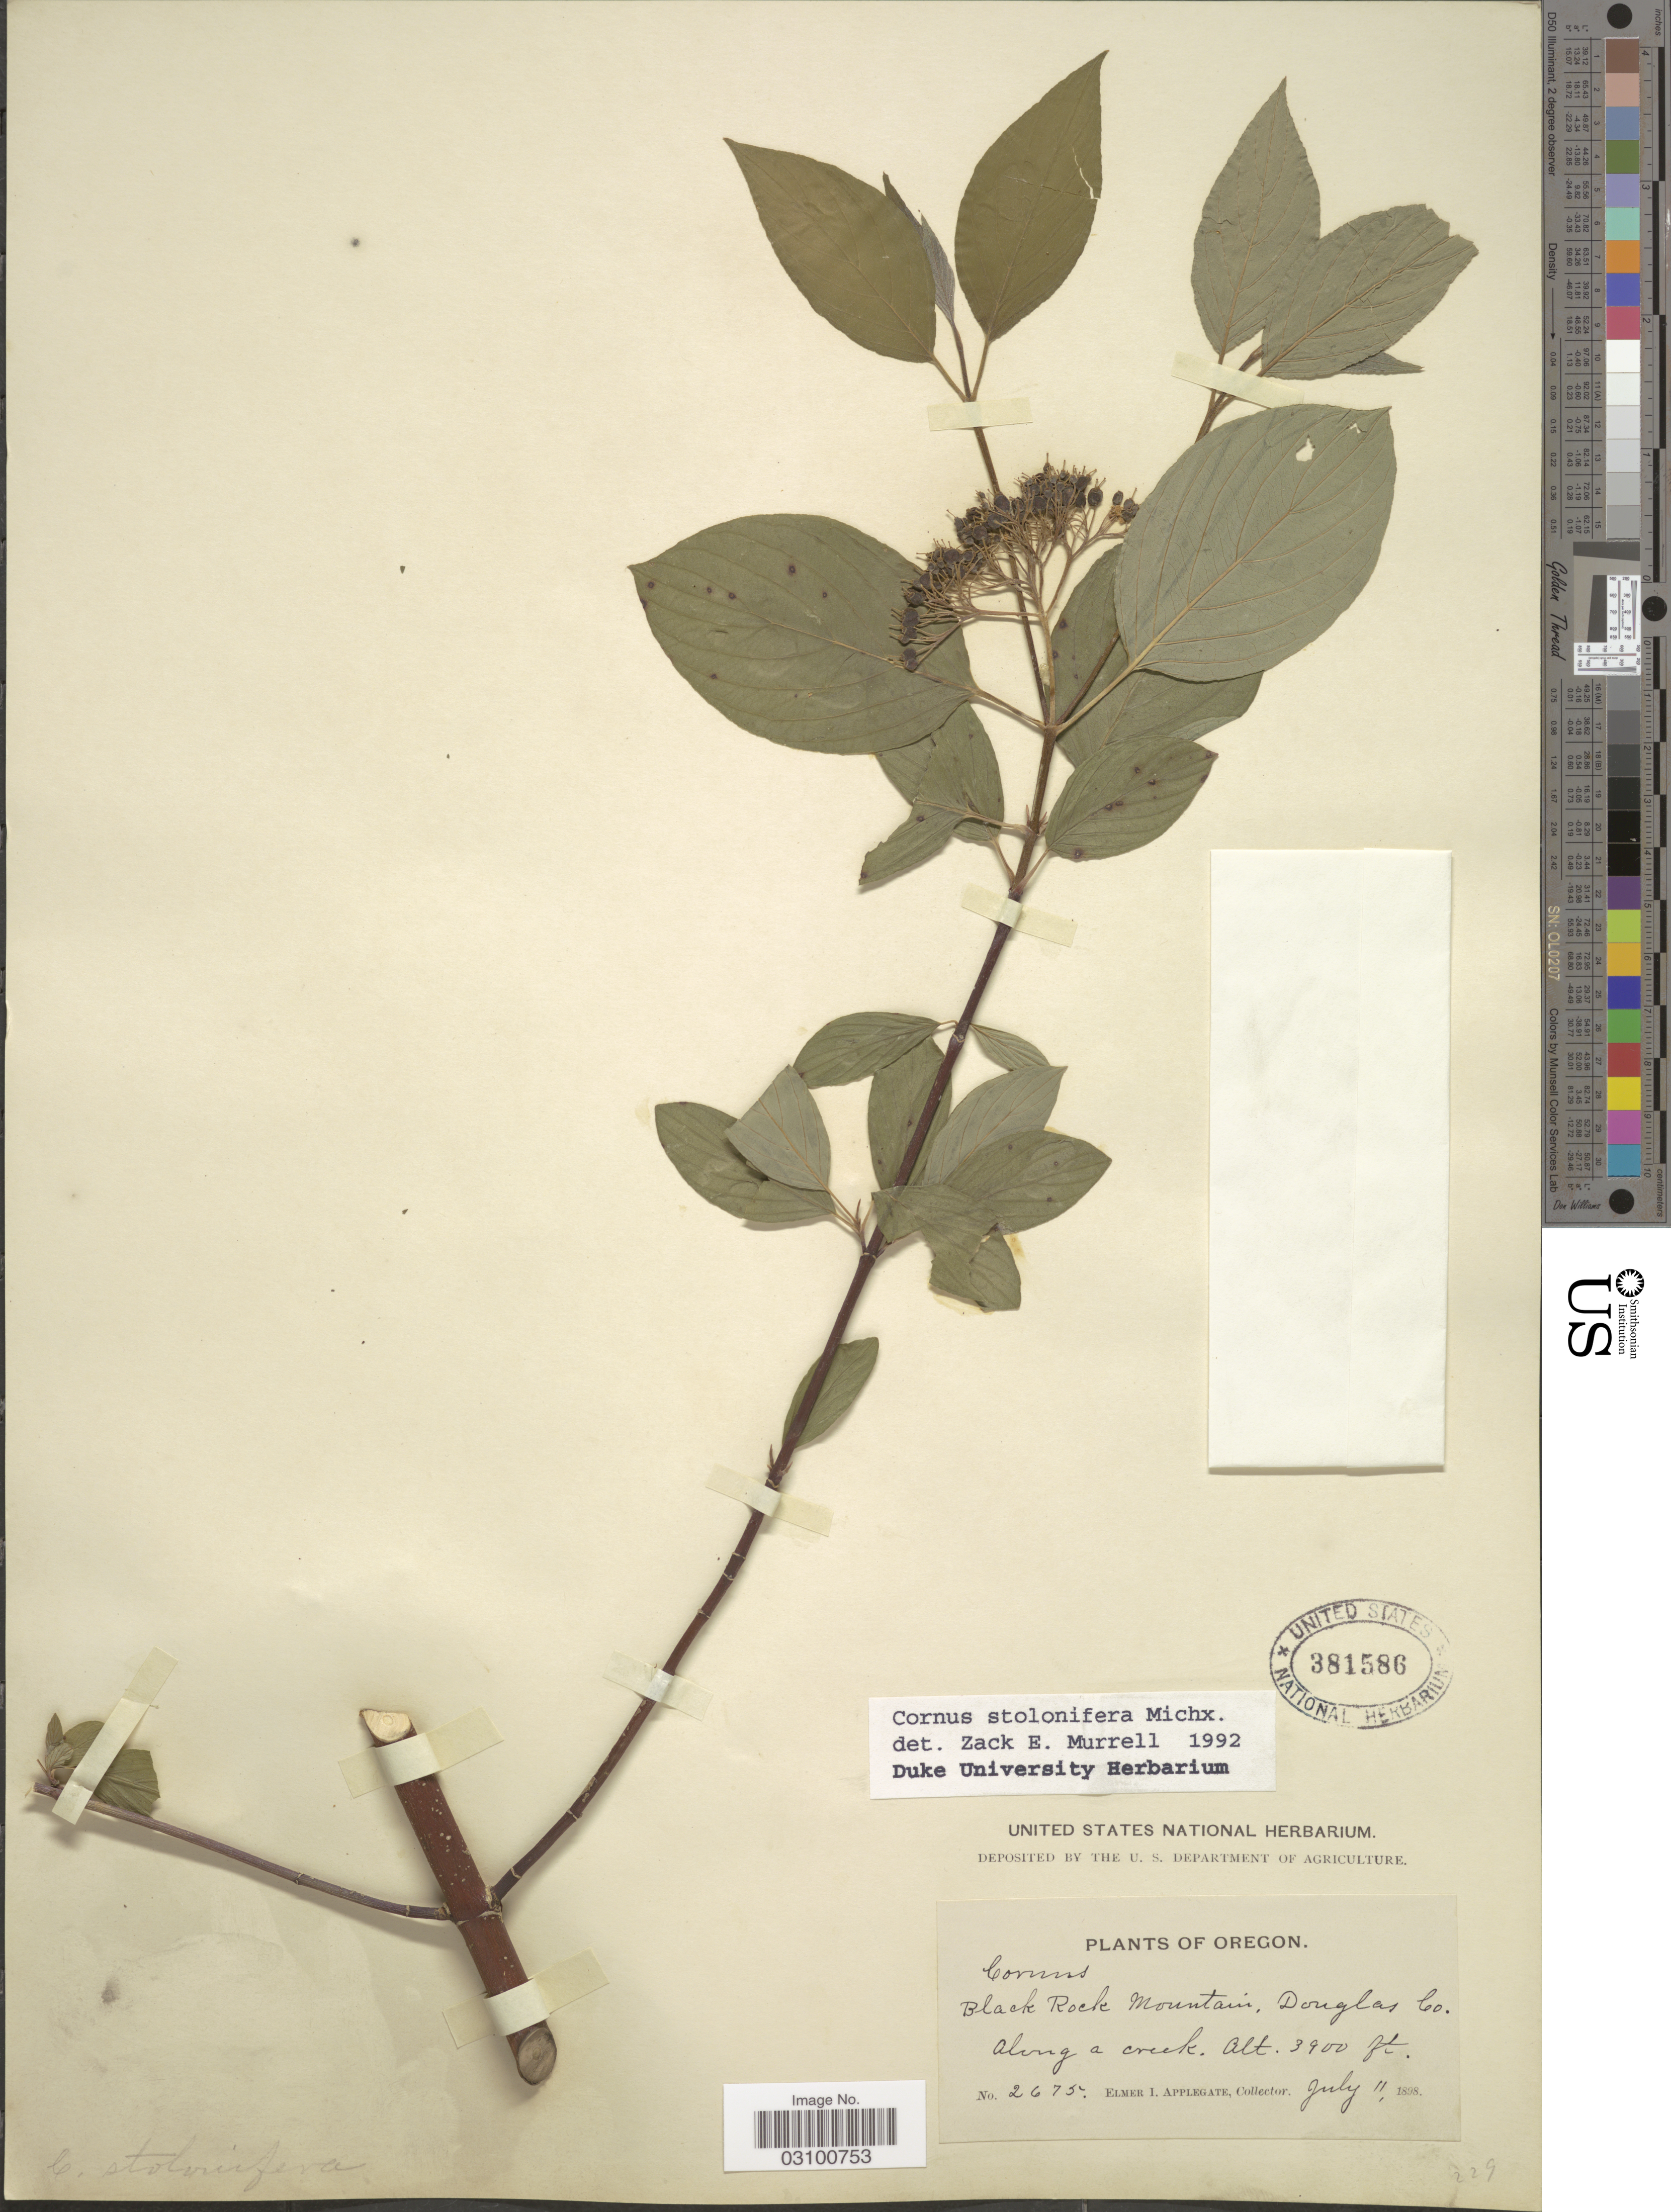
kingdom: Plantae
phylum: Tracheophyta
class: Magnoliopsida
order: Cornales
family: Cornaceae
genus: Cornus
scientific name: Cornus sericea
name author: L.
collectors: E. I. Applegate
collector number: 2675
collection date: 1898-07-11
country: United States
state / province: Oregon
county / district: Douglas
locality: Black Rock Mountain, Douglas Co. along a creek.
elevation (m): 1189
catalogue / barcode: US 381586